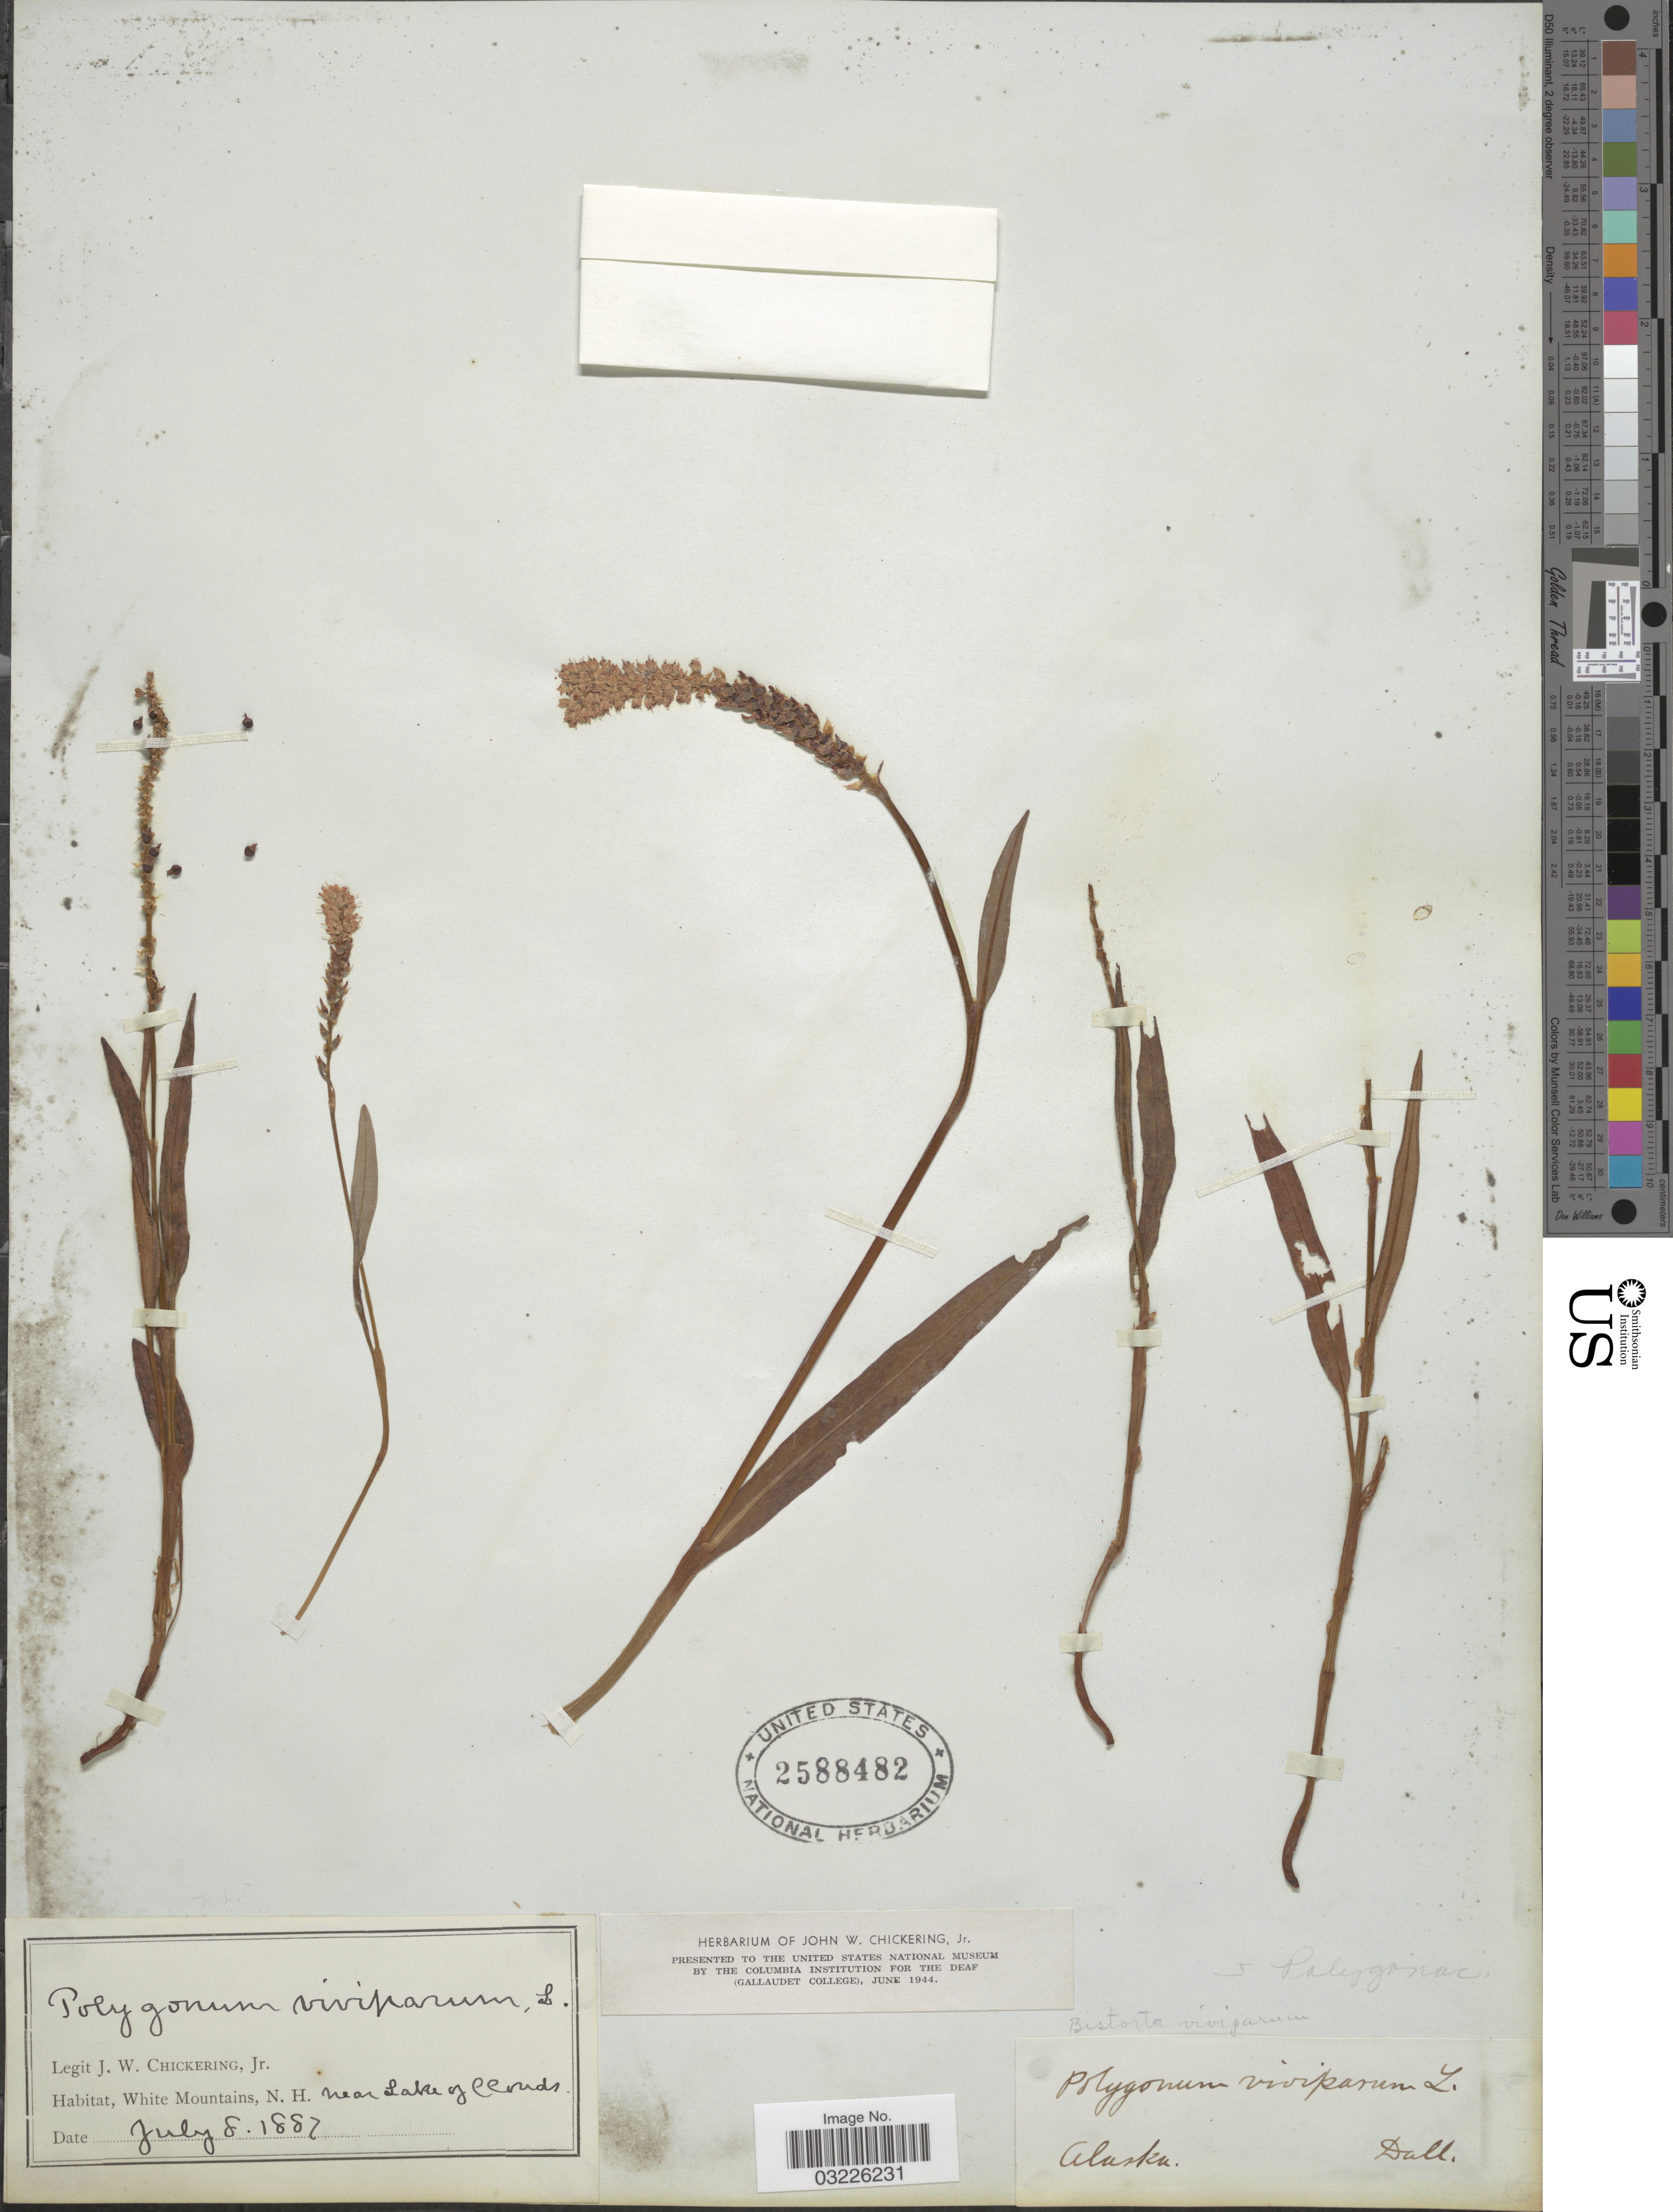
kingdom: Plantae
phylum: Tracheophyta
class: Magnoliopsida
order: Caryophyllales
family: Polygonaceae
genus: Bistorta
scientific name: Bistorta vivipara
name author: (L.) Delarbre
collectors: J. W. Chickering Jr.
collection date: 1887-07-08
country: United States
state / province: New Hampshire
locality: White Mountains, near Lake of Clouds.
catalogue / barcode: US 2588482